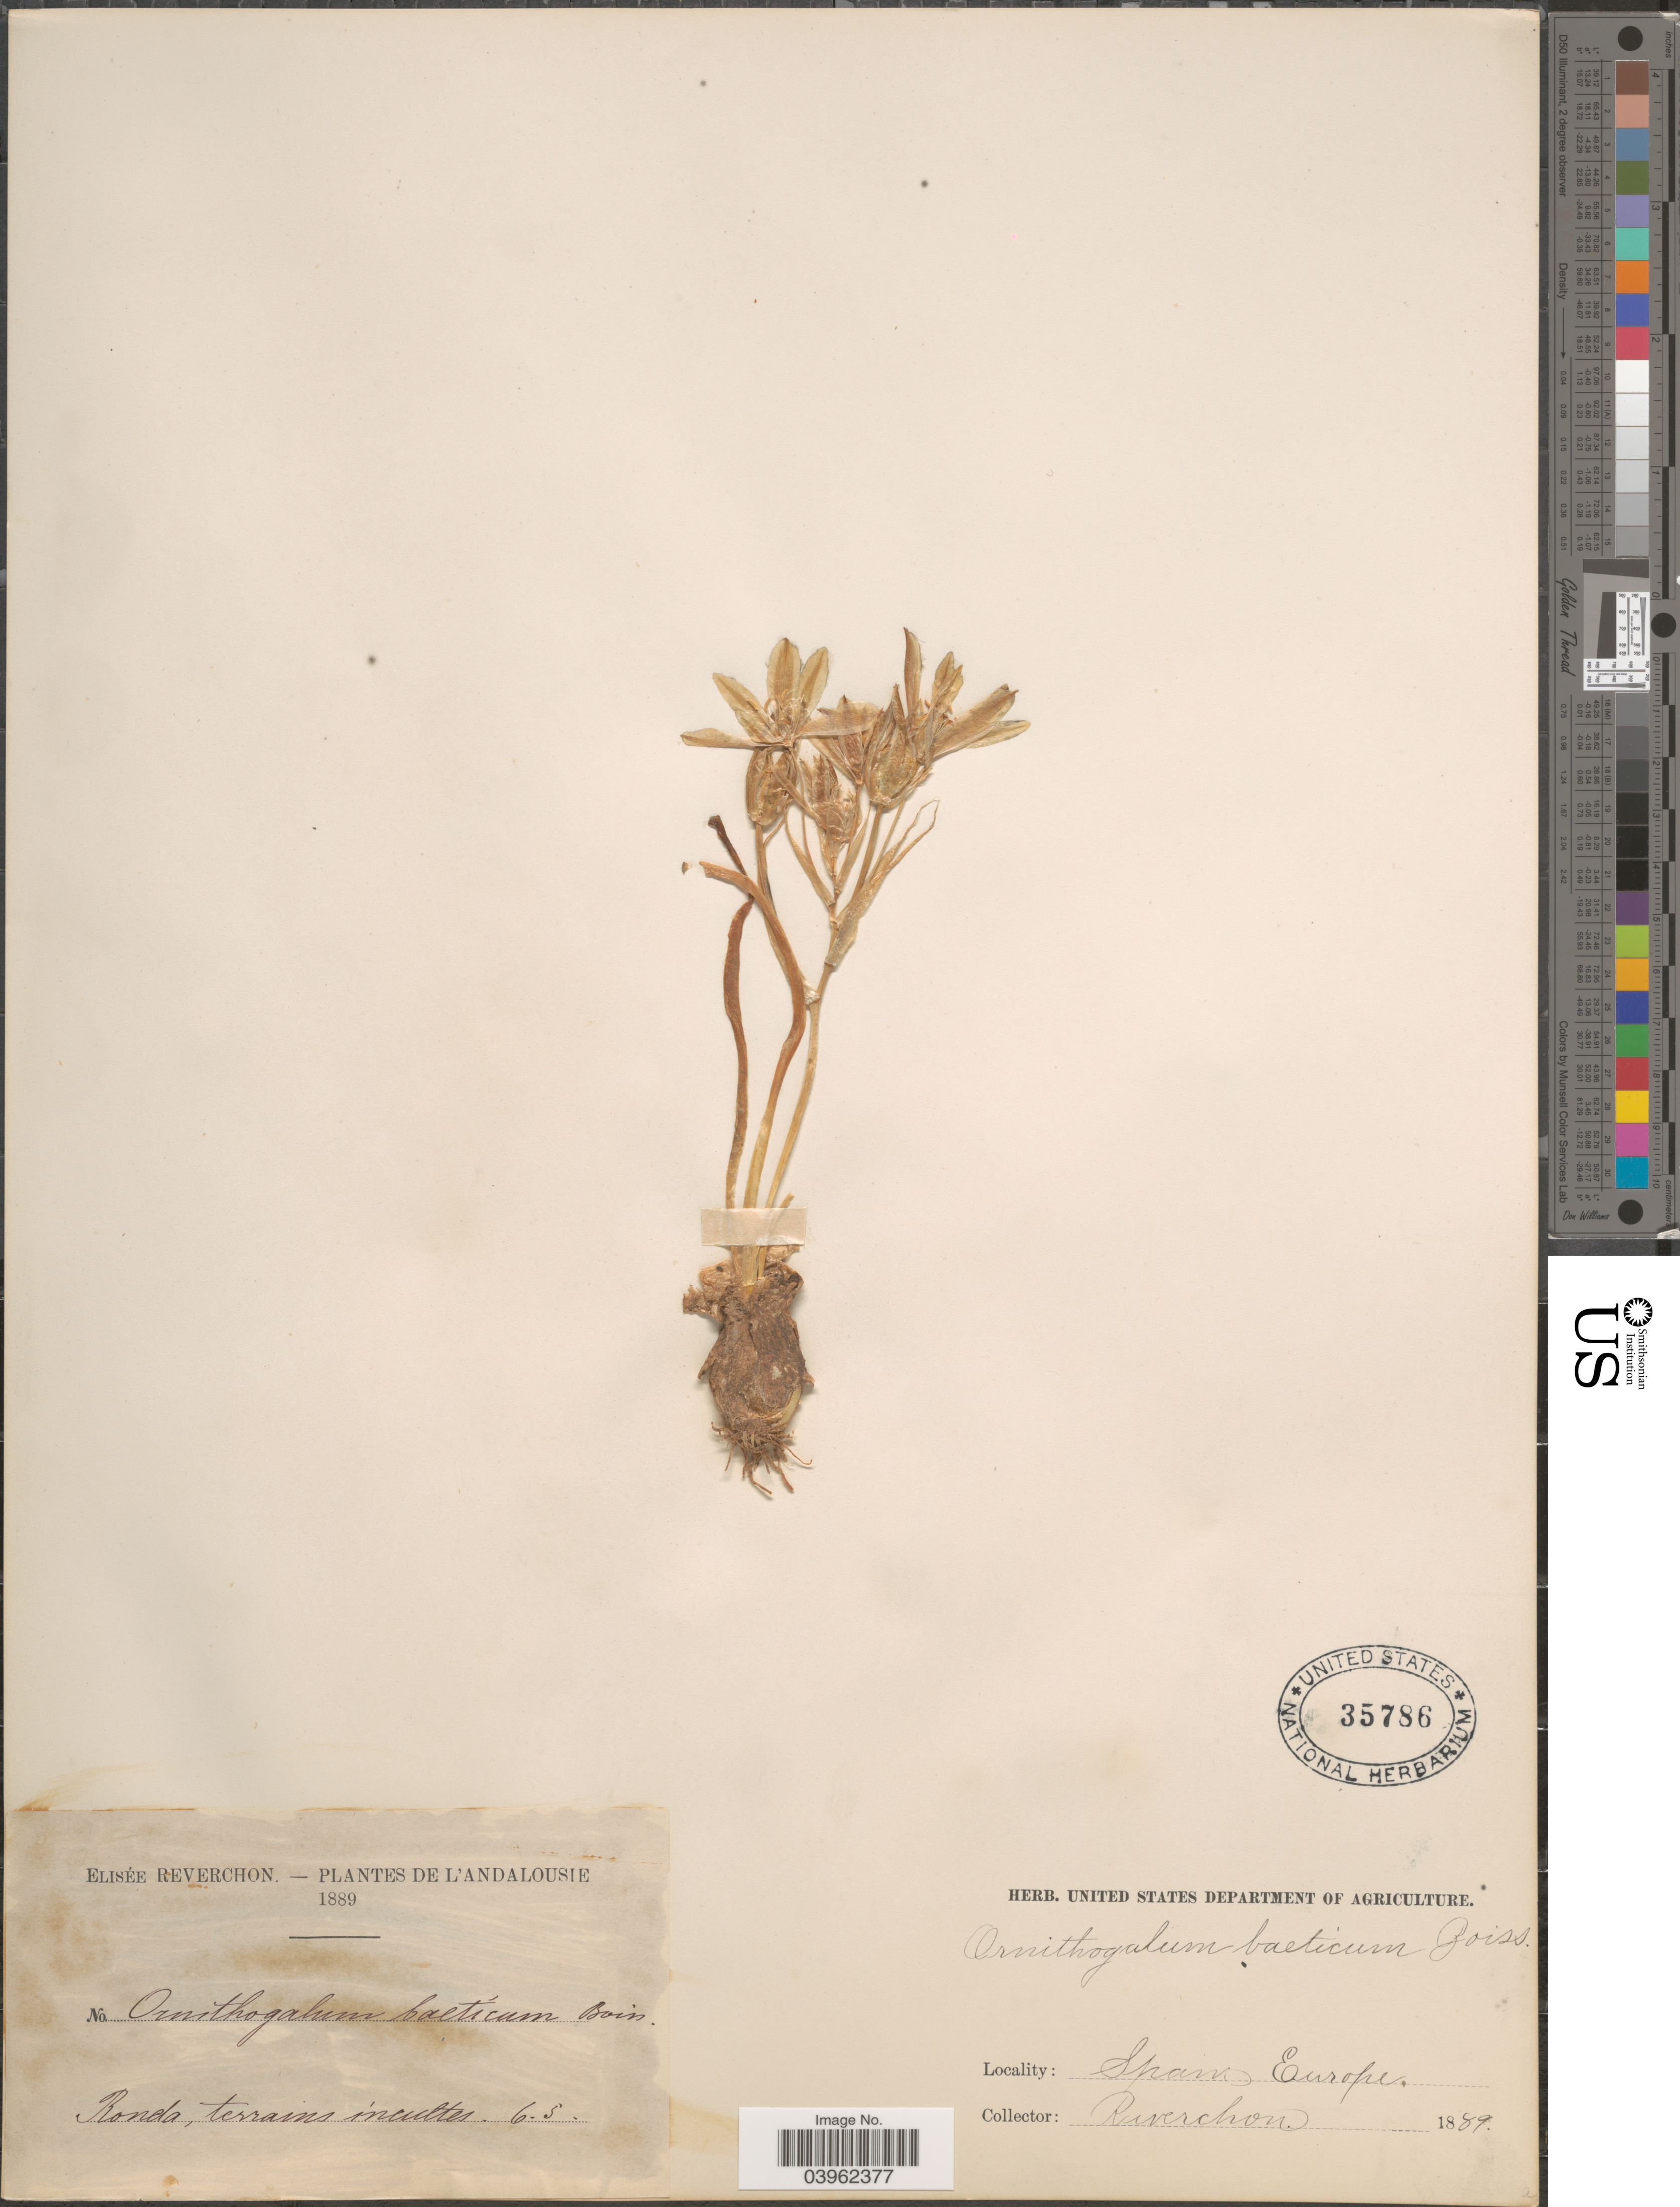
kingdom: Plantae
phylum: Tracheophyta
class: Liliopsida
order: Asparagales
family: Asparagaceae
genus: Ornithogalum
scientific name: Ornithogalum balticum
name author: Boiss.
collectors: E. Reverchon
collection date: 1889-05-06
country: Spain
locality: L'Andalousie. Ronda, terrains incultes.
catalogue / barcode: US 35786